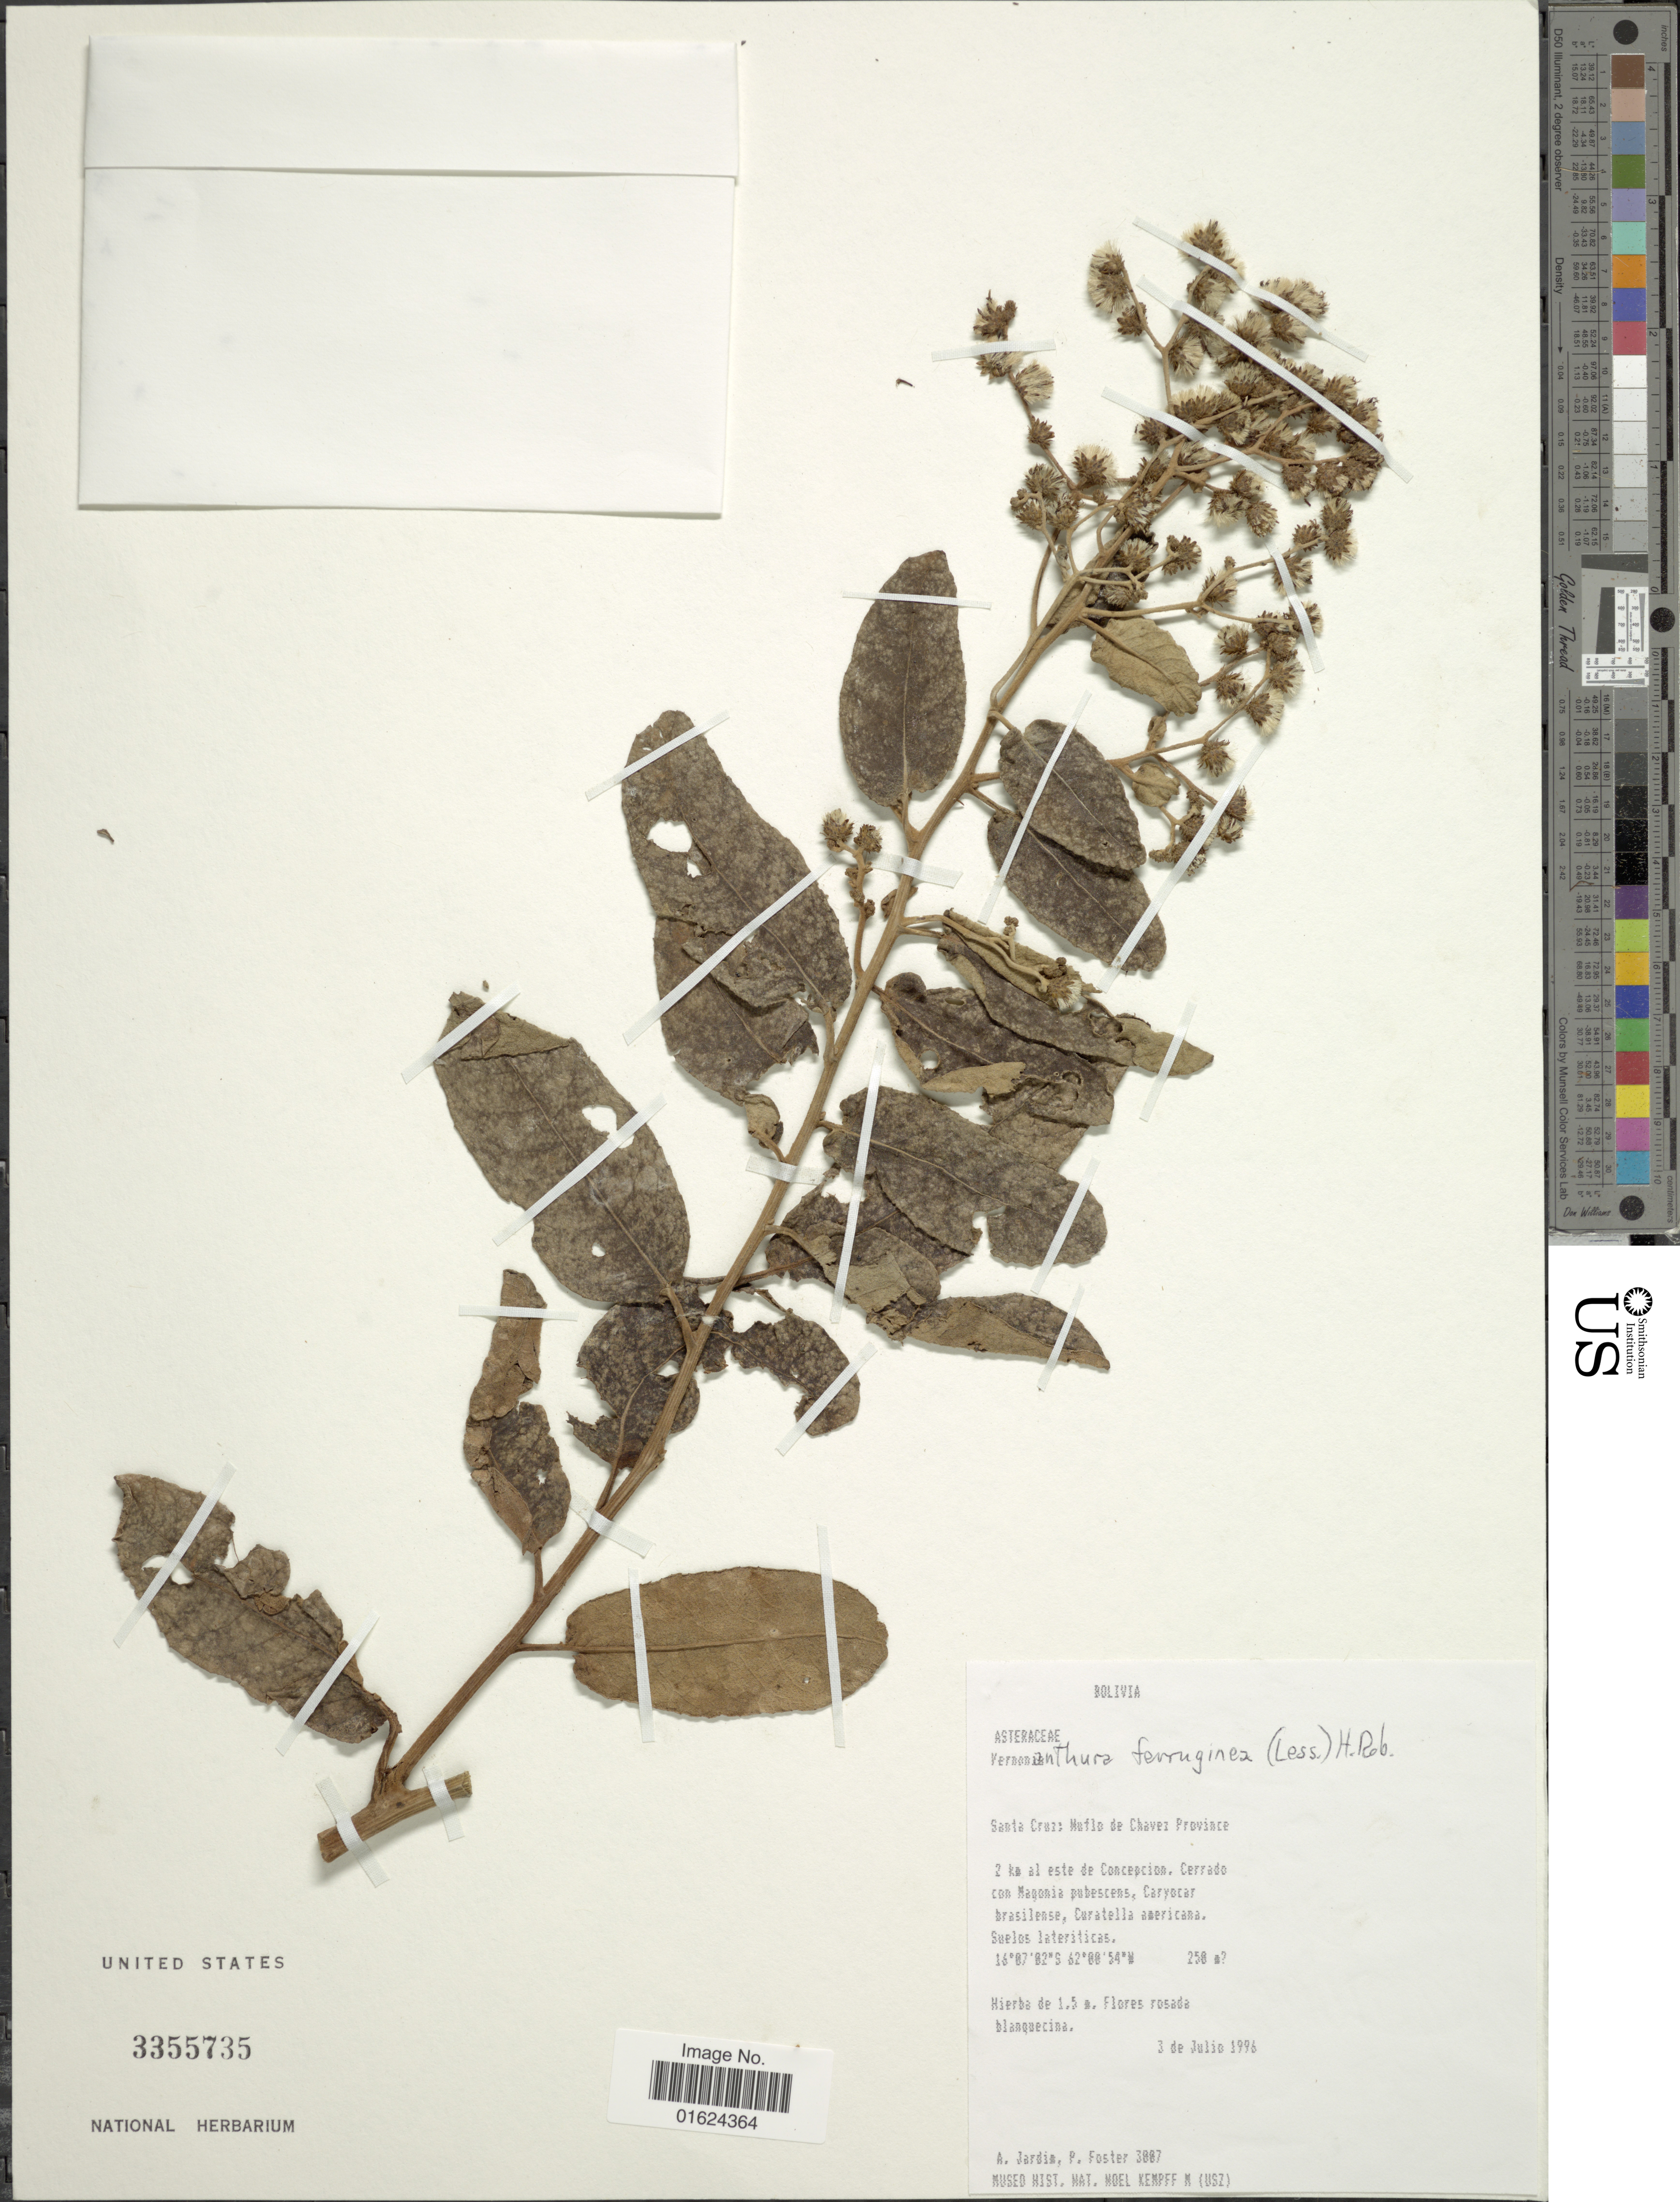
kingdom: Plantae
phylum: Tracheophyta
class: Magnoliopsida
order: Asterales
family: Asteraceae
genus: Vernonanthura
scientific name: Vernonanthura ferruginea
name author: (Less.) H. Rob.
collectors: A. Jardim & P. Foster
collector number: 3007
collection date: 1996-07-03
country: Bolivia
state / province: Santa Cruz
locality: Santa Cruz: Muilo de Chavez Province. 2 km al este de Concepcion, Cerrado con Magonia pubescens Caryocar brasilense,Curatella americana.Suelos latericas.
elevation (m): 250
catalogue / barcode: US 3355735